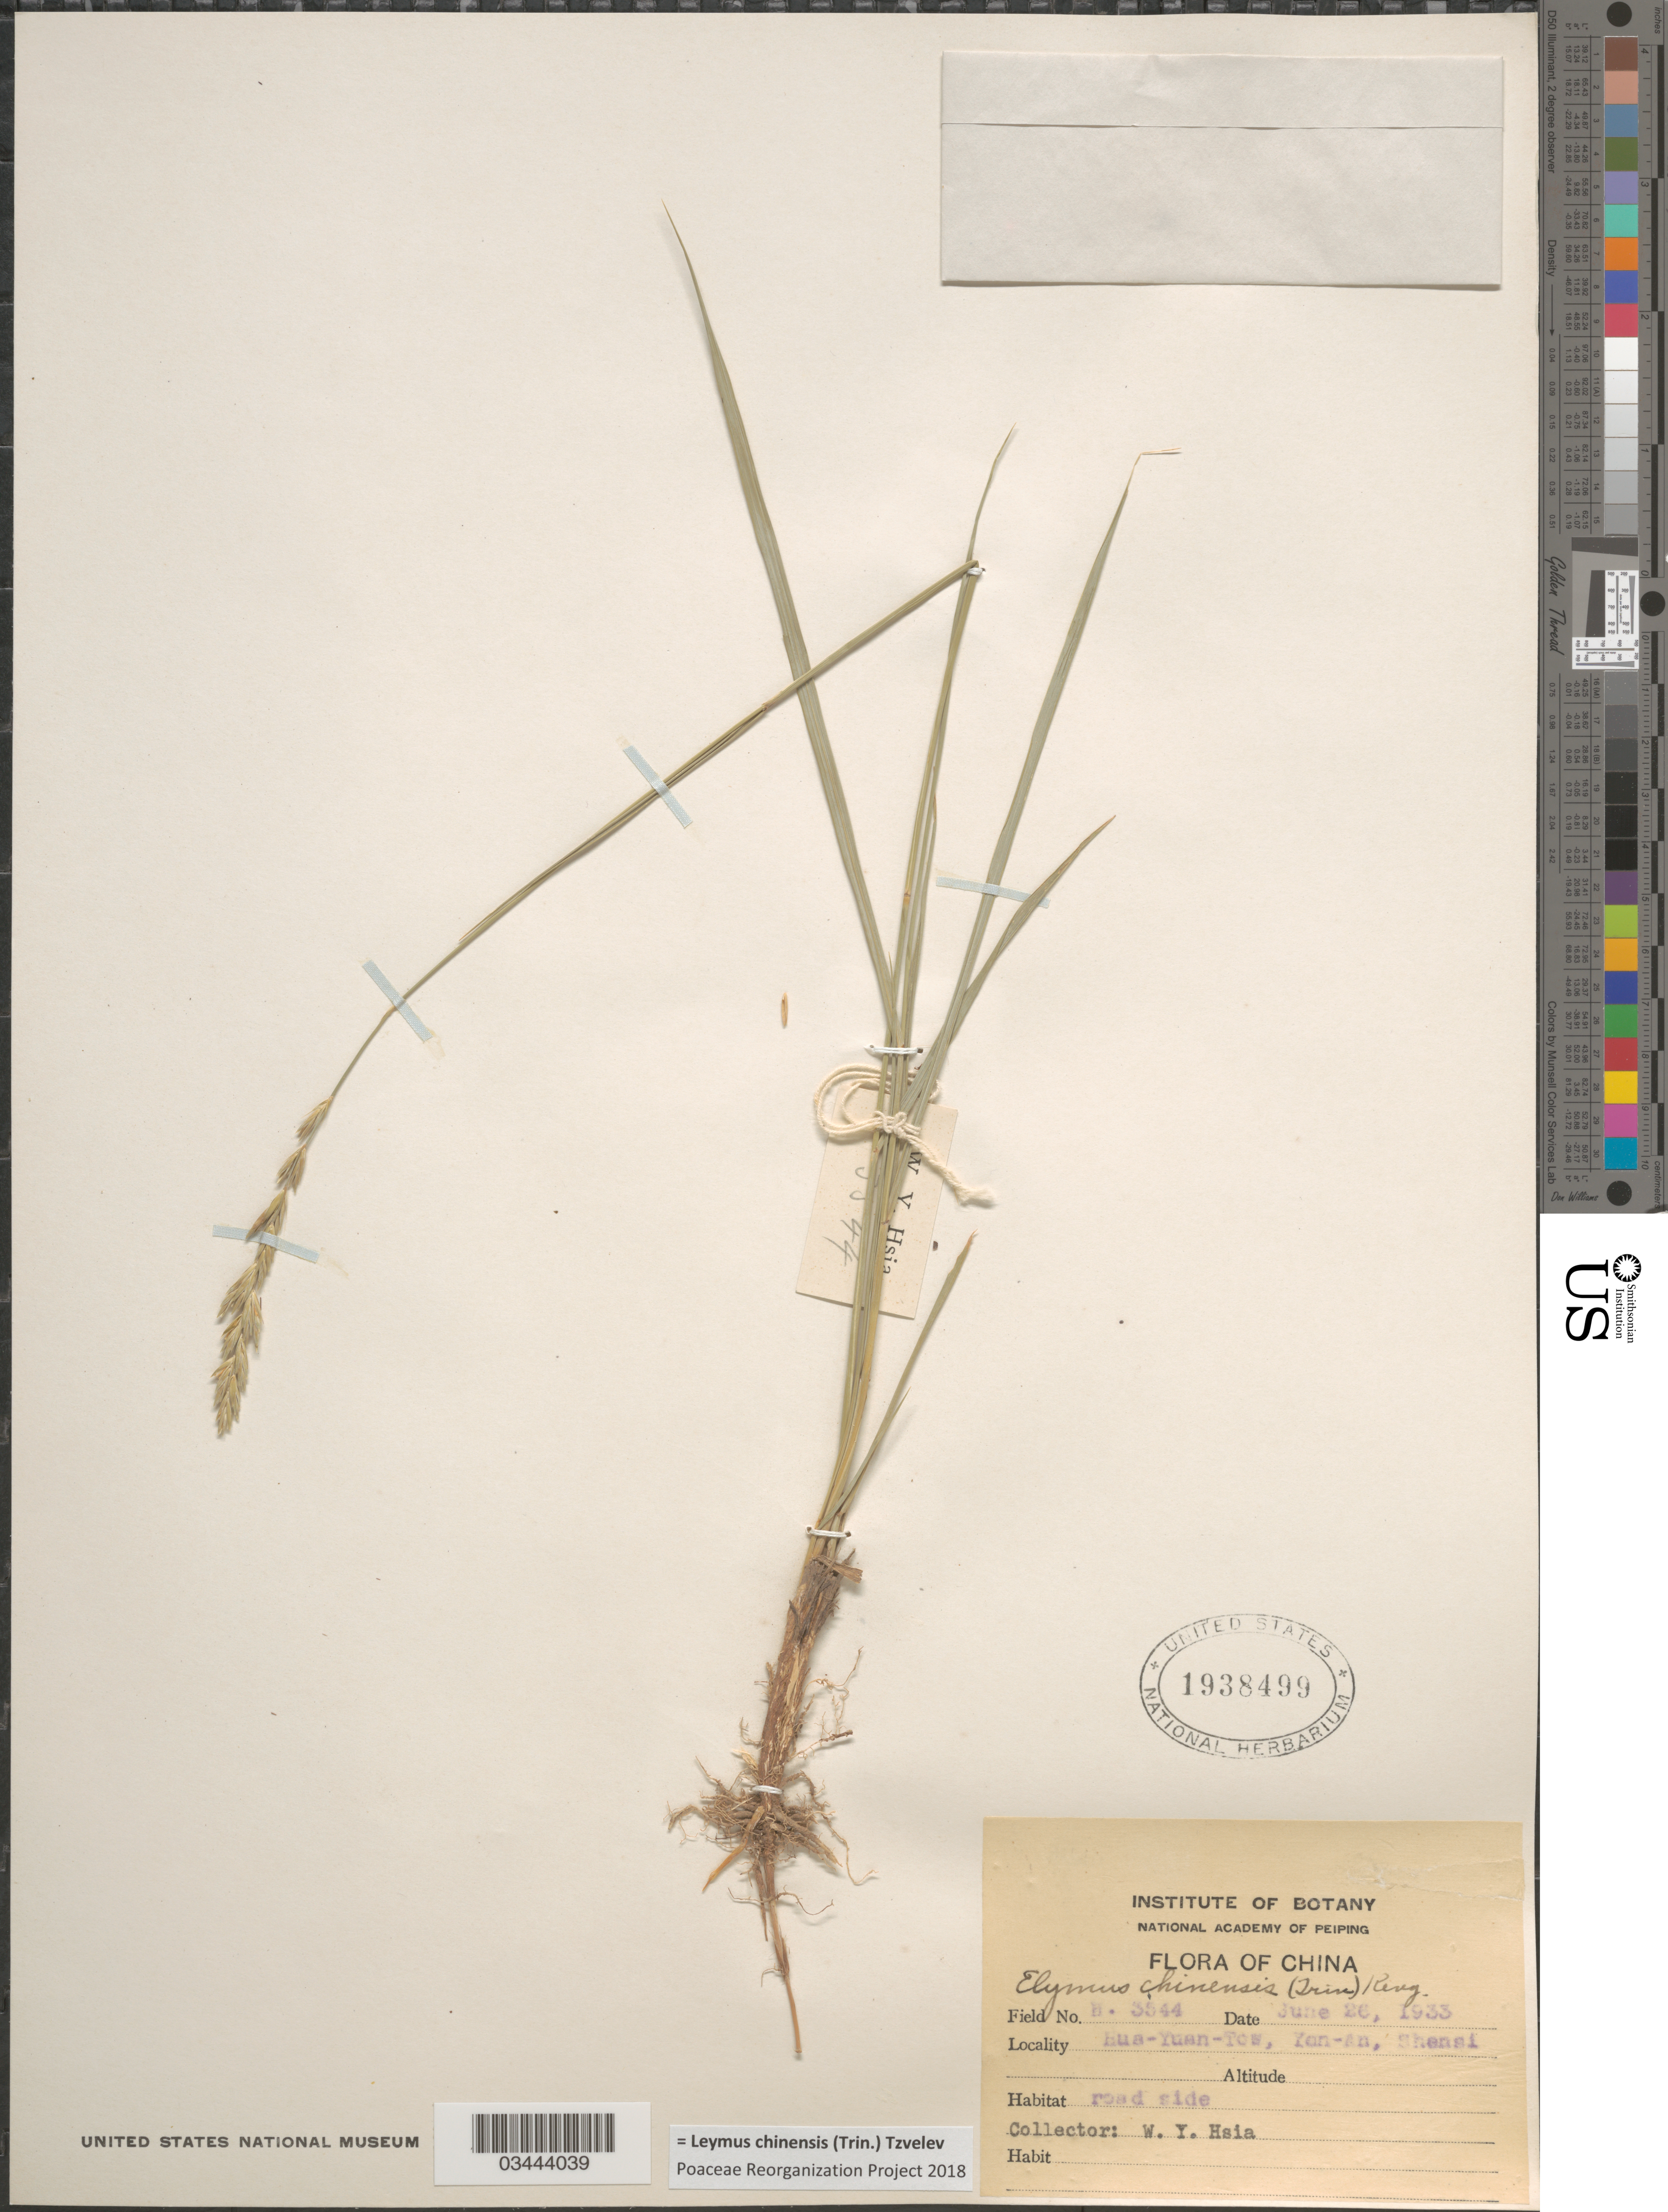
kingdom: Plantae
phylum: Tracheophyta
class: Liliopsida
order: Poales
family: Poaceae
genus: Leymus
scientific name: Leymus chinensis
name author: (Trin.) Tzvelev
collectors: W. Hsia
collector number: !.3544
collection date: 1933-06-26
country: China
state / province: Shaanxi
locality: Hua-Yuan-Tow, Yan-An, Shensi.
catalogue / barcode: US 1938499